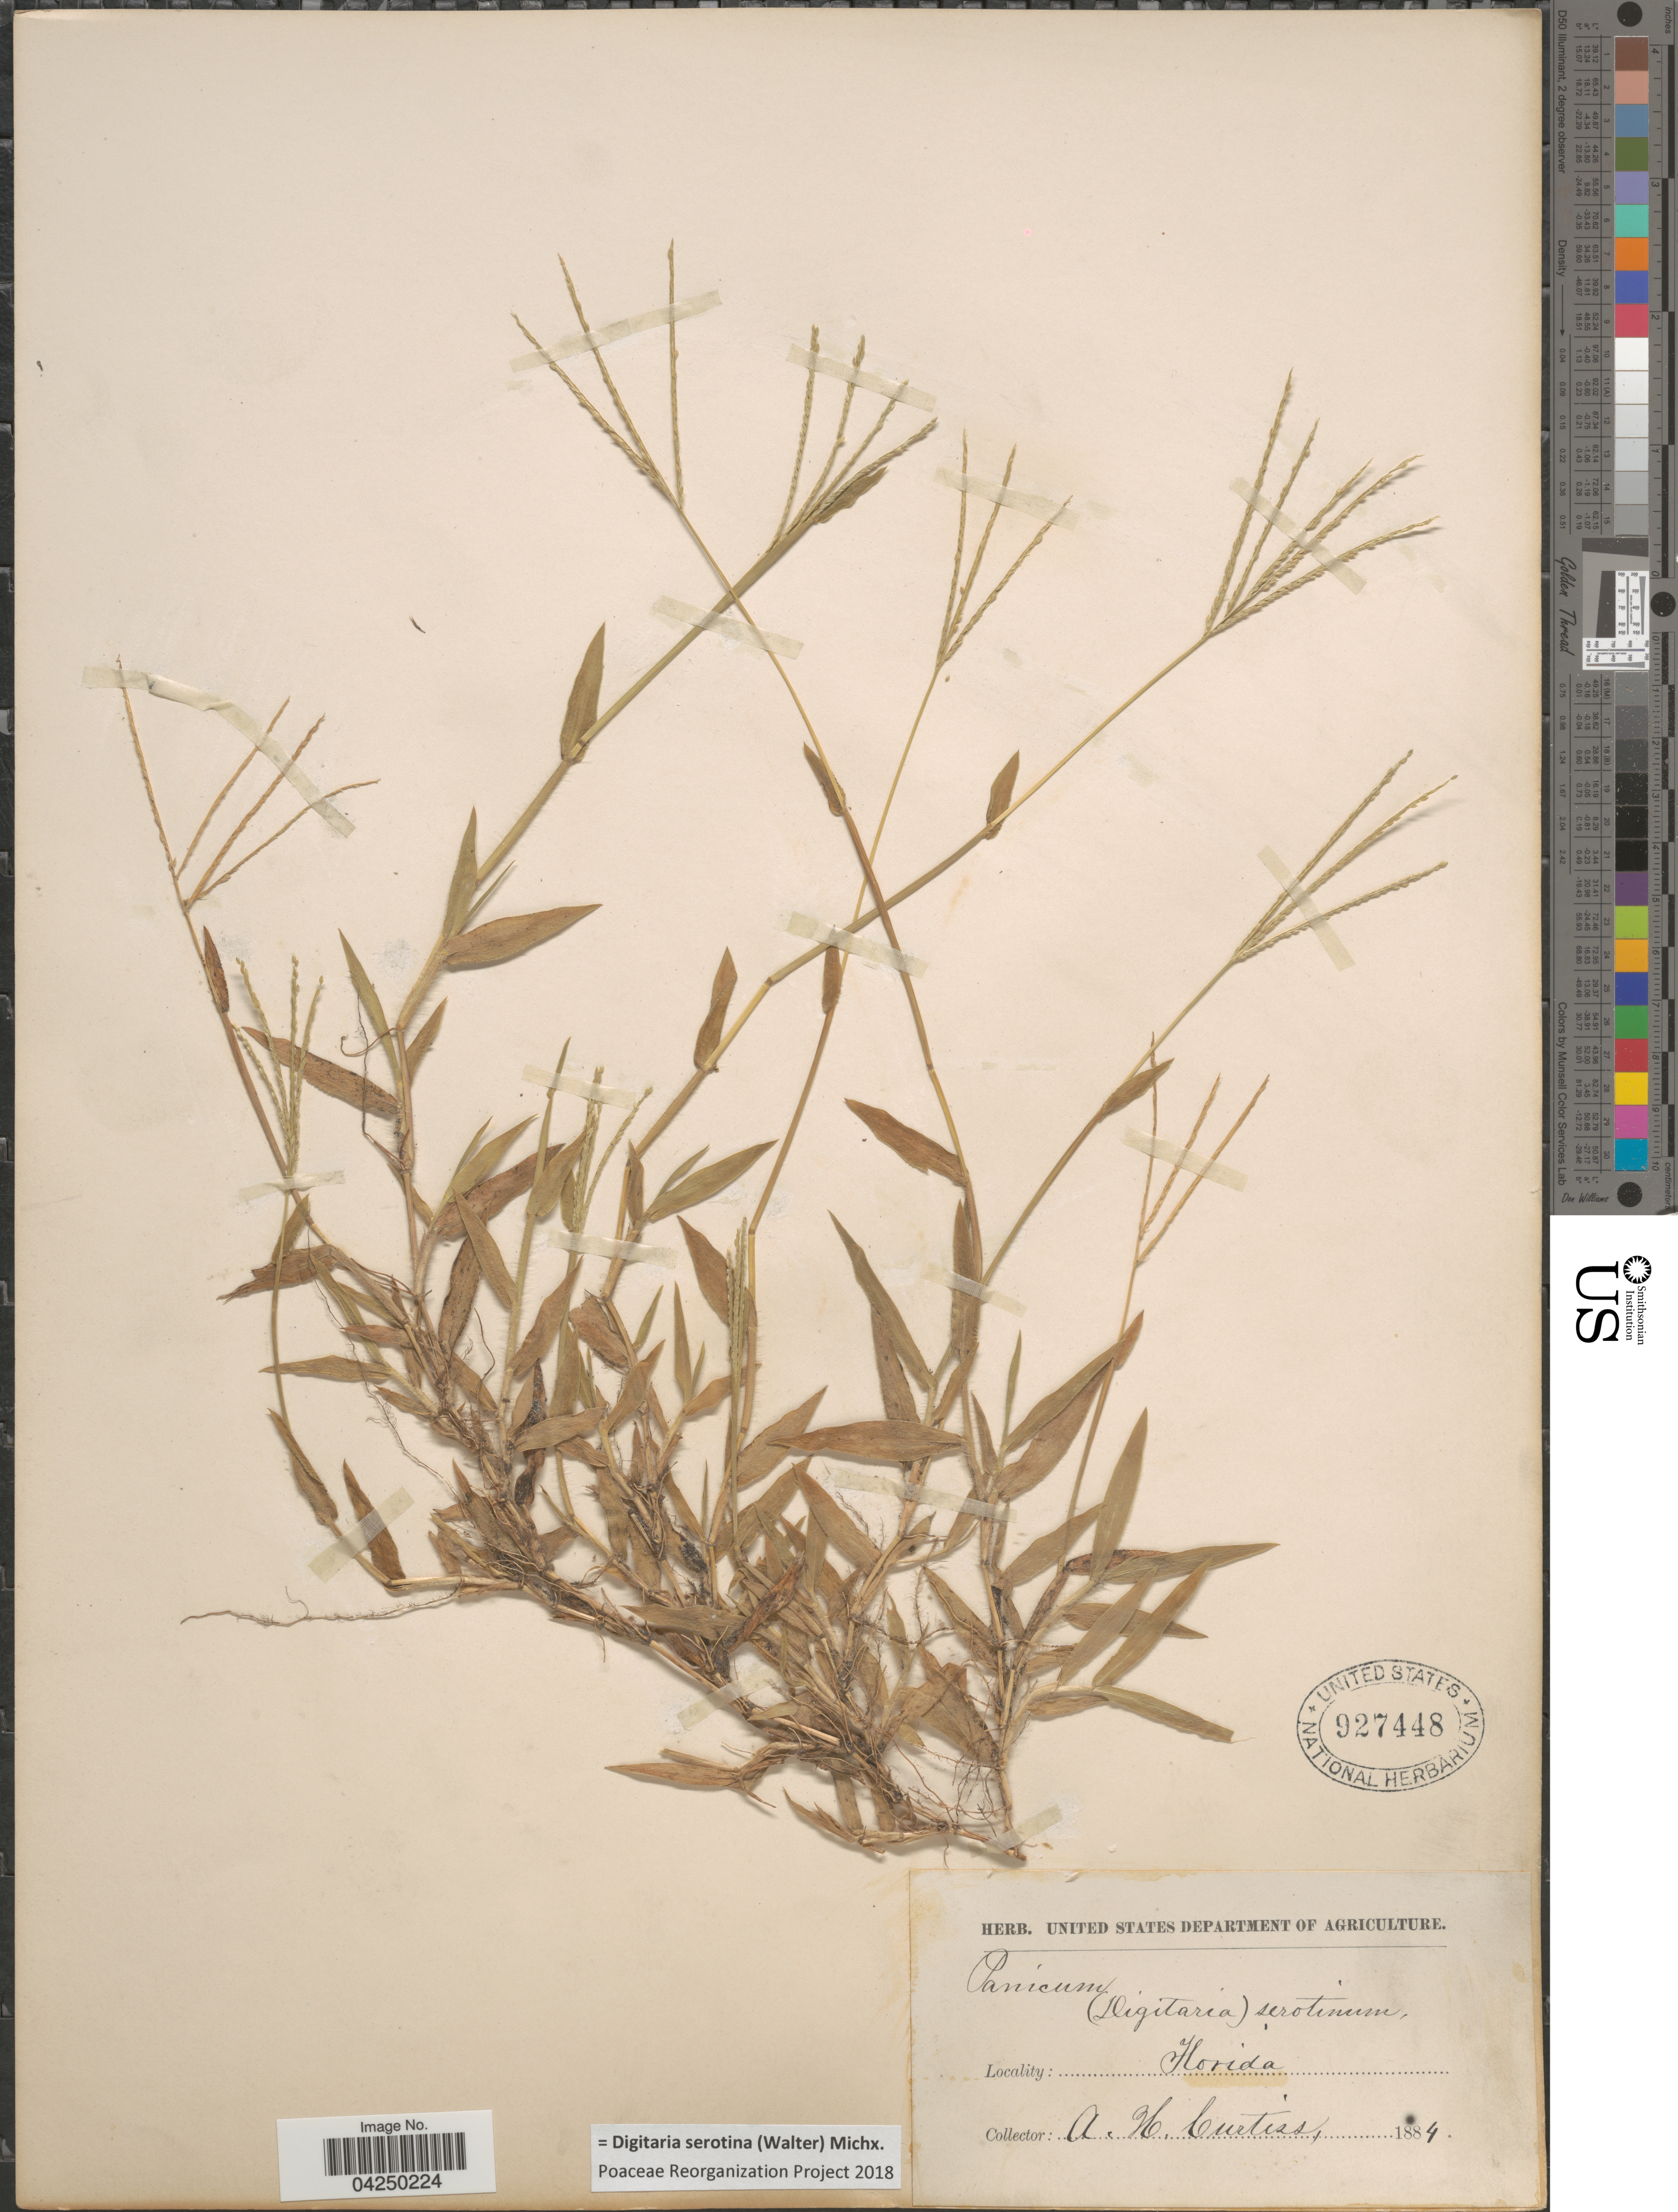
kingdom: Plantae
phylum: Tracheophyta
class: Liliopsida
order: Poales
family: Poaceae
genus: Digitaria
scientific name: Digitaria serotina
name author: (Walter) Michx.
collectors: A. H. Curtiss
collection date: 1884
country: United States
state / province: Florida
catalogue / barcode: US 927448